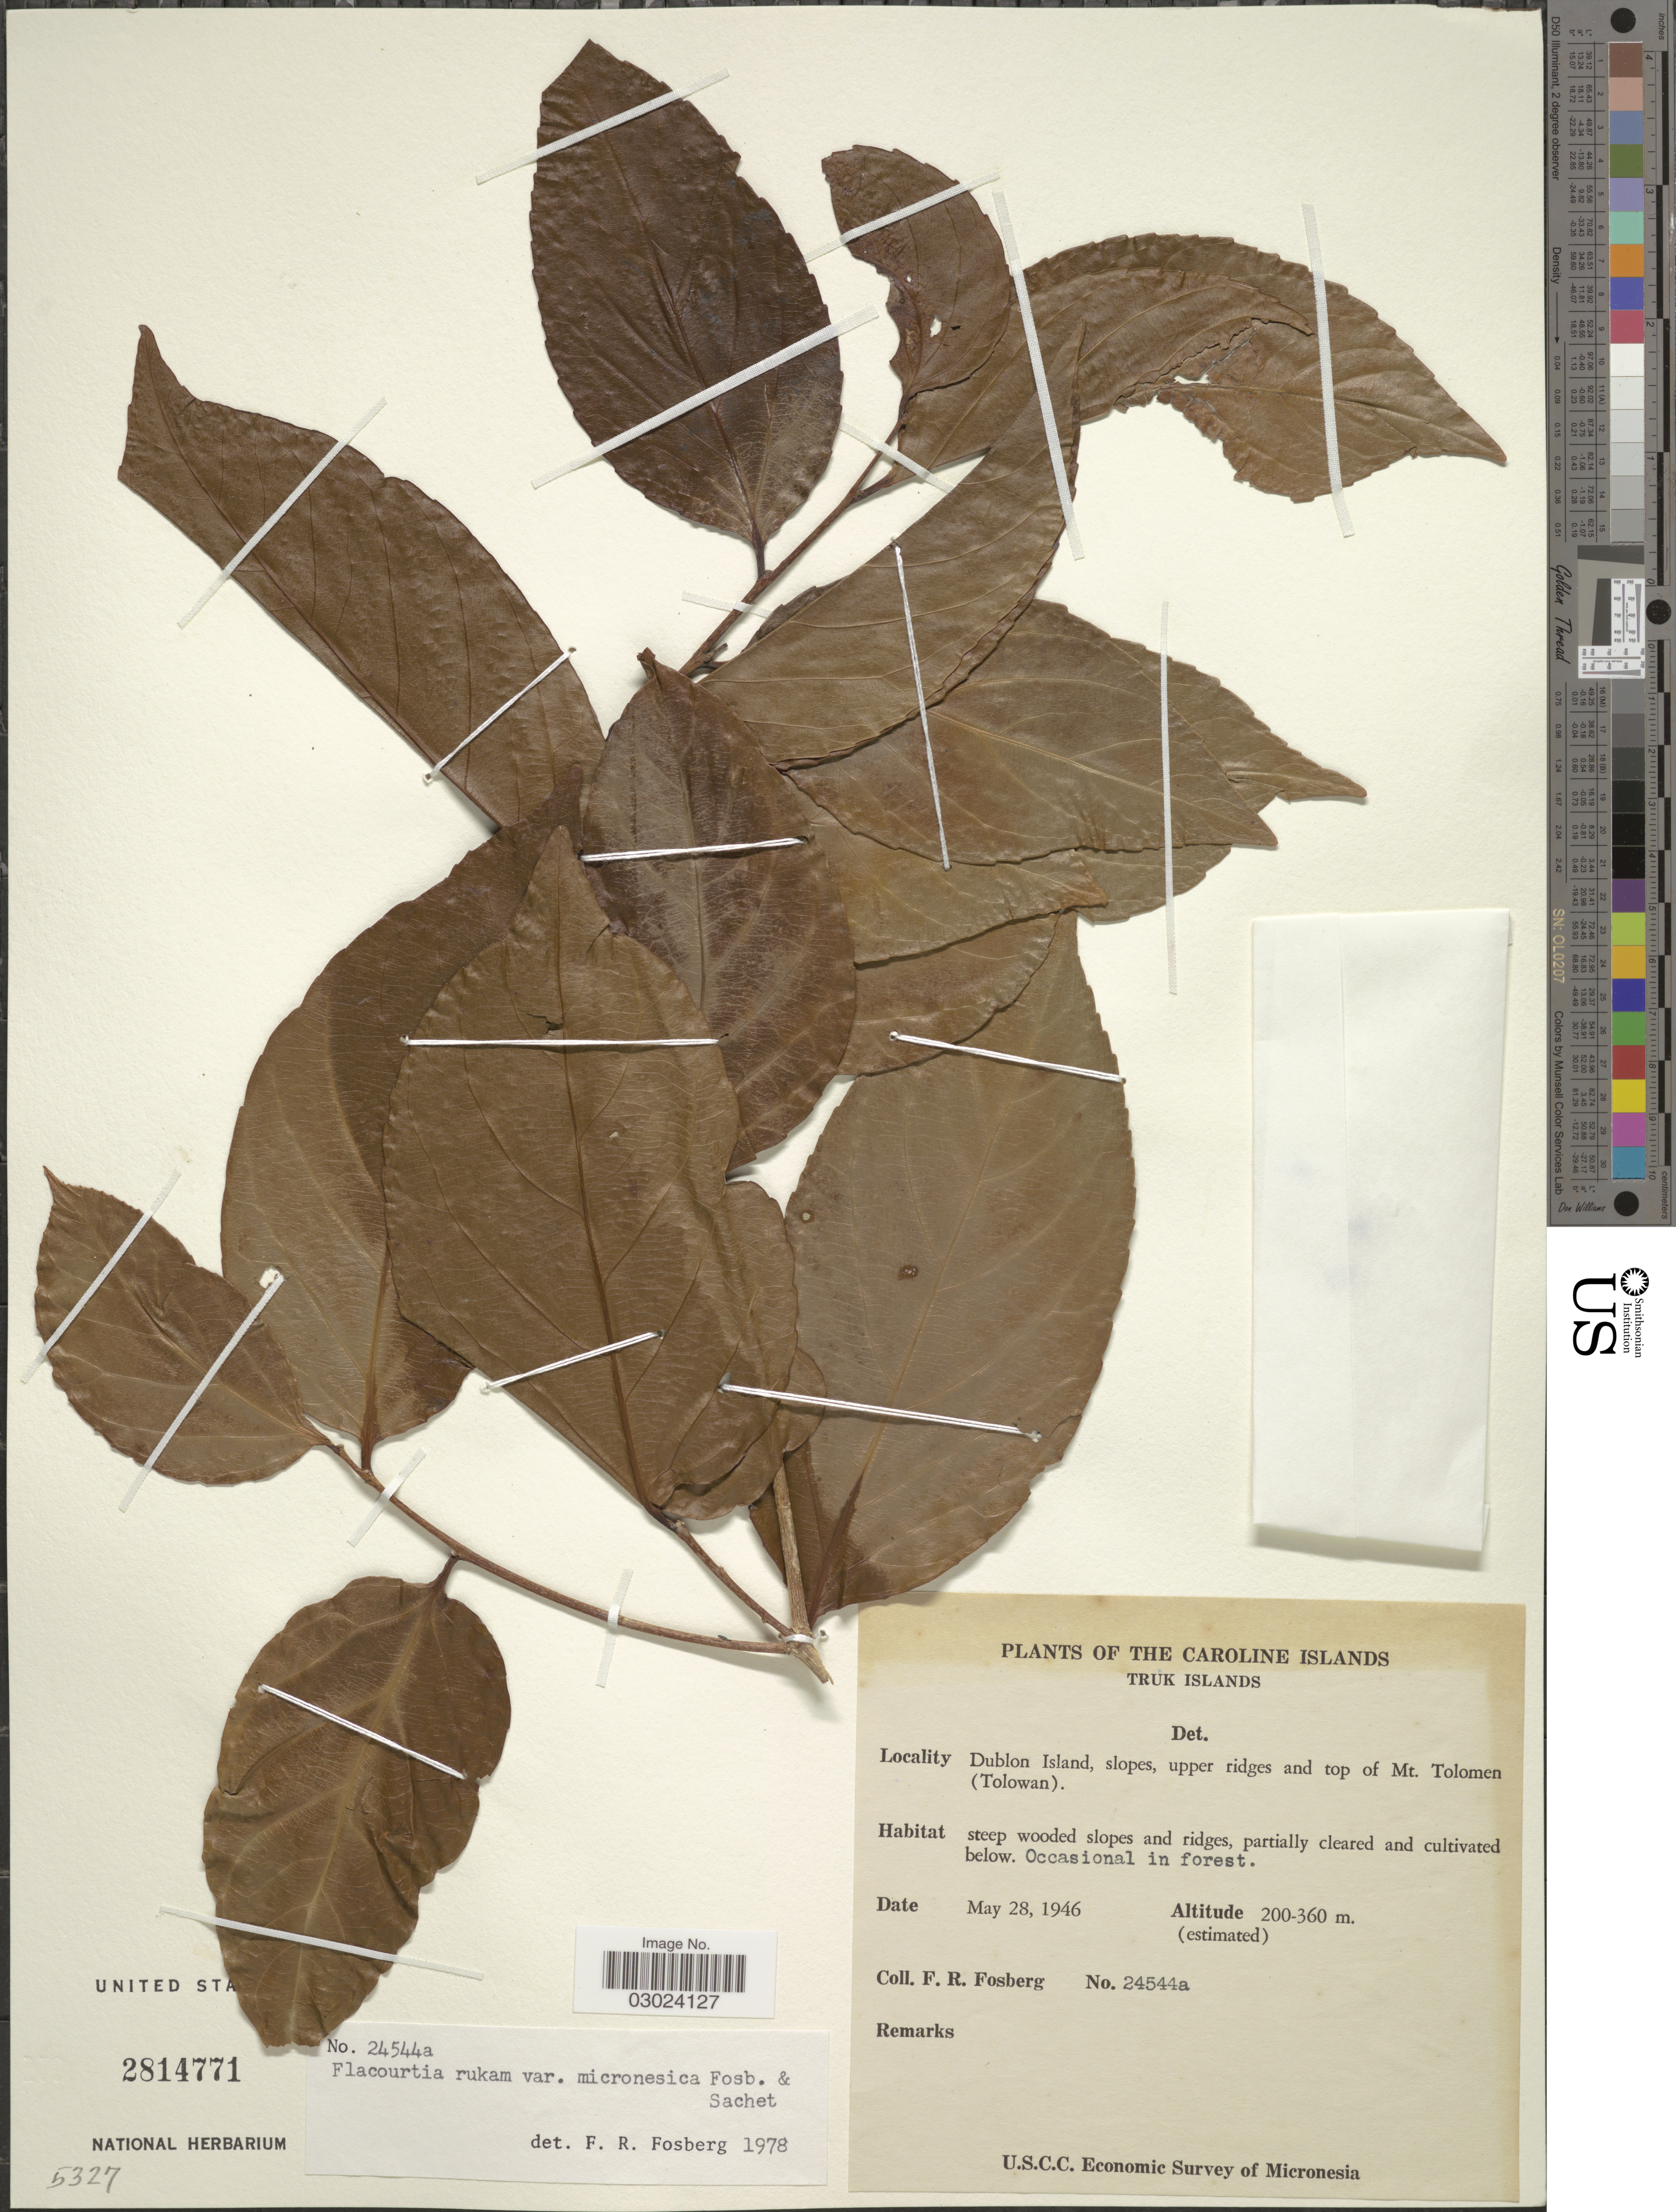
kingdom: Plantae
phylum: Tracheophyta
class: Magnoliopsida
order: Malpighiales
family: Salicaceae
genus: Flacourtia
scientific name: Flacourtia rukam var. micronesica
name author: Fosberg & Sachet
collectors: F. R. Fosberg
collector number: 24544a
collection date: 1946-05-28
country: Micronesia, Federated States of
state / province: Truk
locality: The Caroline Islands. Truk Islands. Dublon Island, slopes, upper ridges and top of Mt. Tolomen (Tolowan).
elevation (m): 200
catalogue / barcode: US 2814771